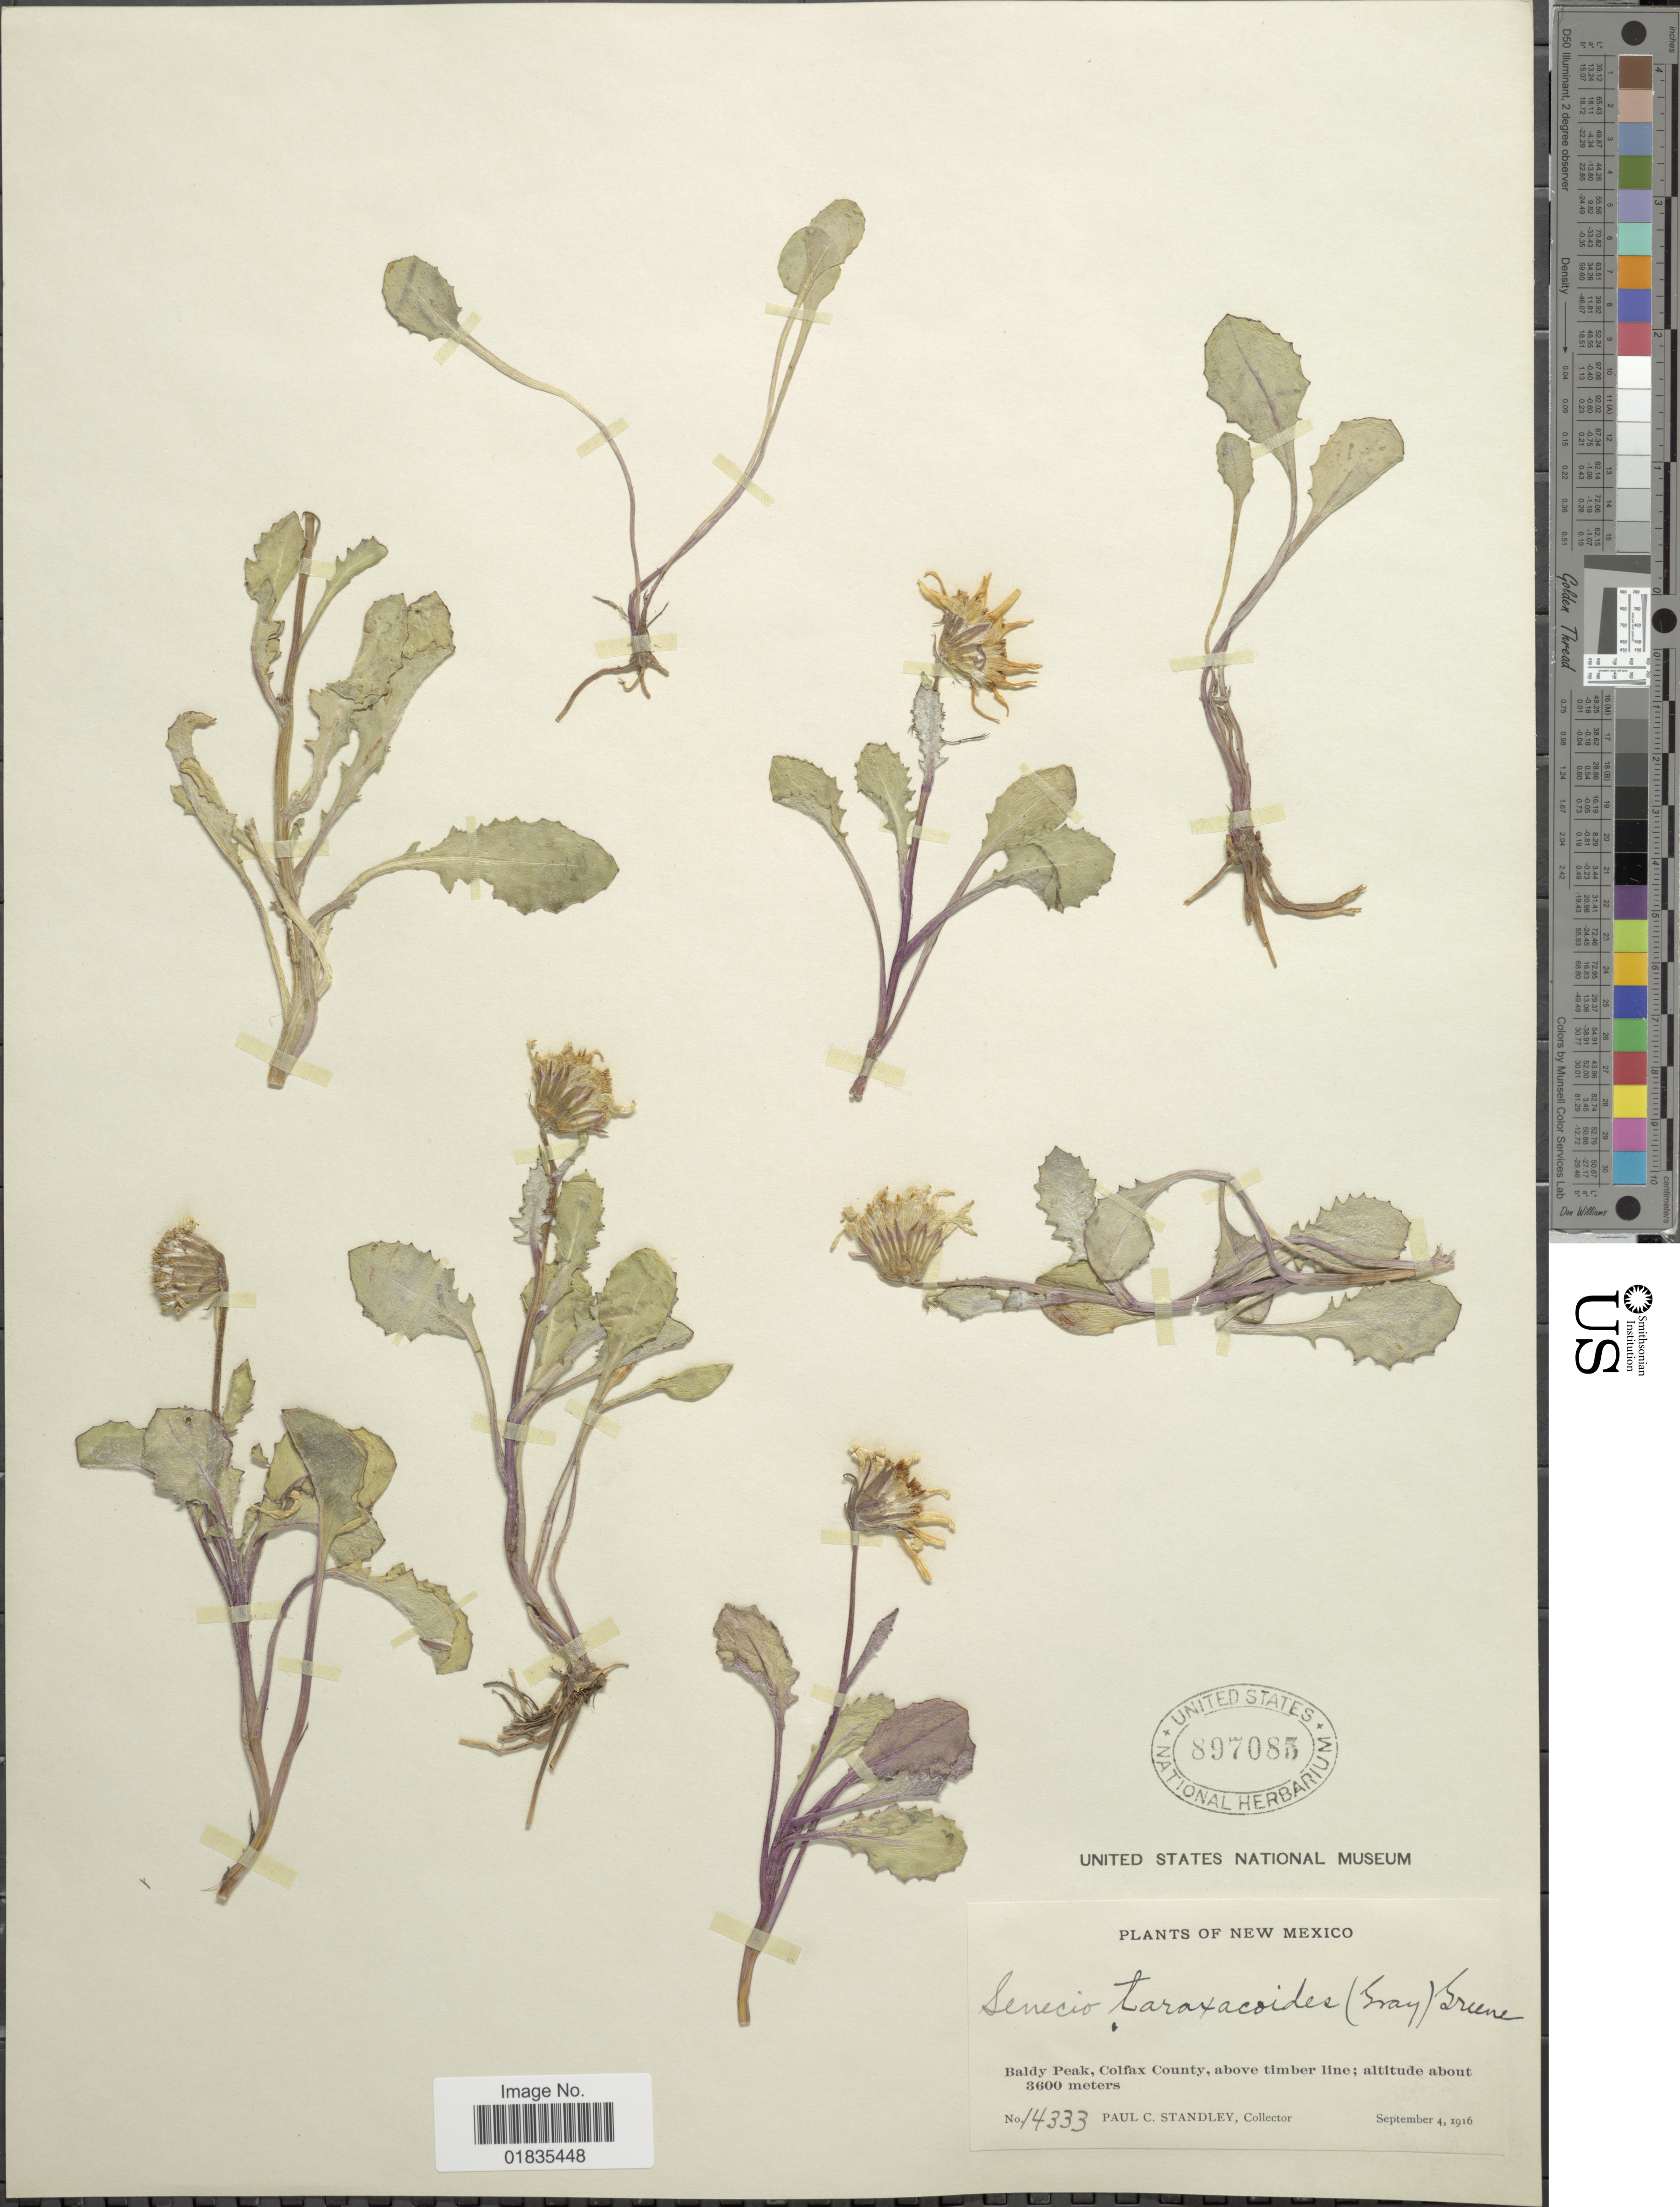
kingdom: Plantae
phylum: Tracheophyta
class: Magnoliopsida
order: Asterales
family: Asteraceae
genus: Senecio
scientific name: Senecio taraxacoides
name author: (A. Gray) Greene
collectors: P. C. Standley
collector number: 1433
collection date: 1916-09-04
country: United States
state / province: New Mexico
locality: Baldy Peak, Colfax County, above timber line.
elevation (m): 3600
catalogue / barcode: US 897085